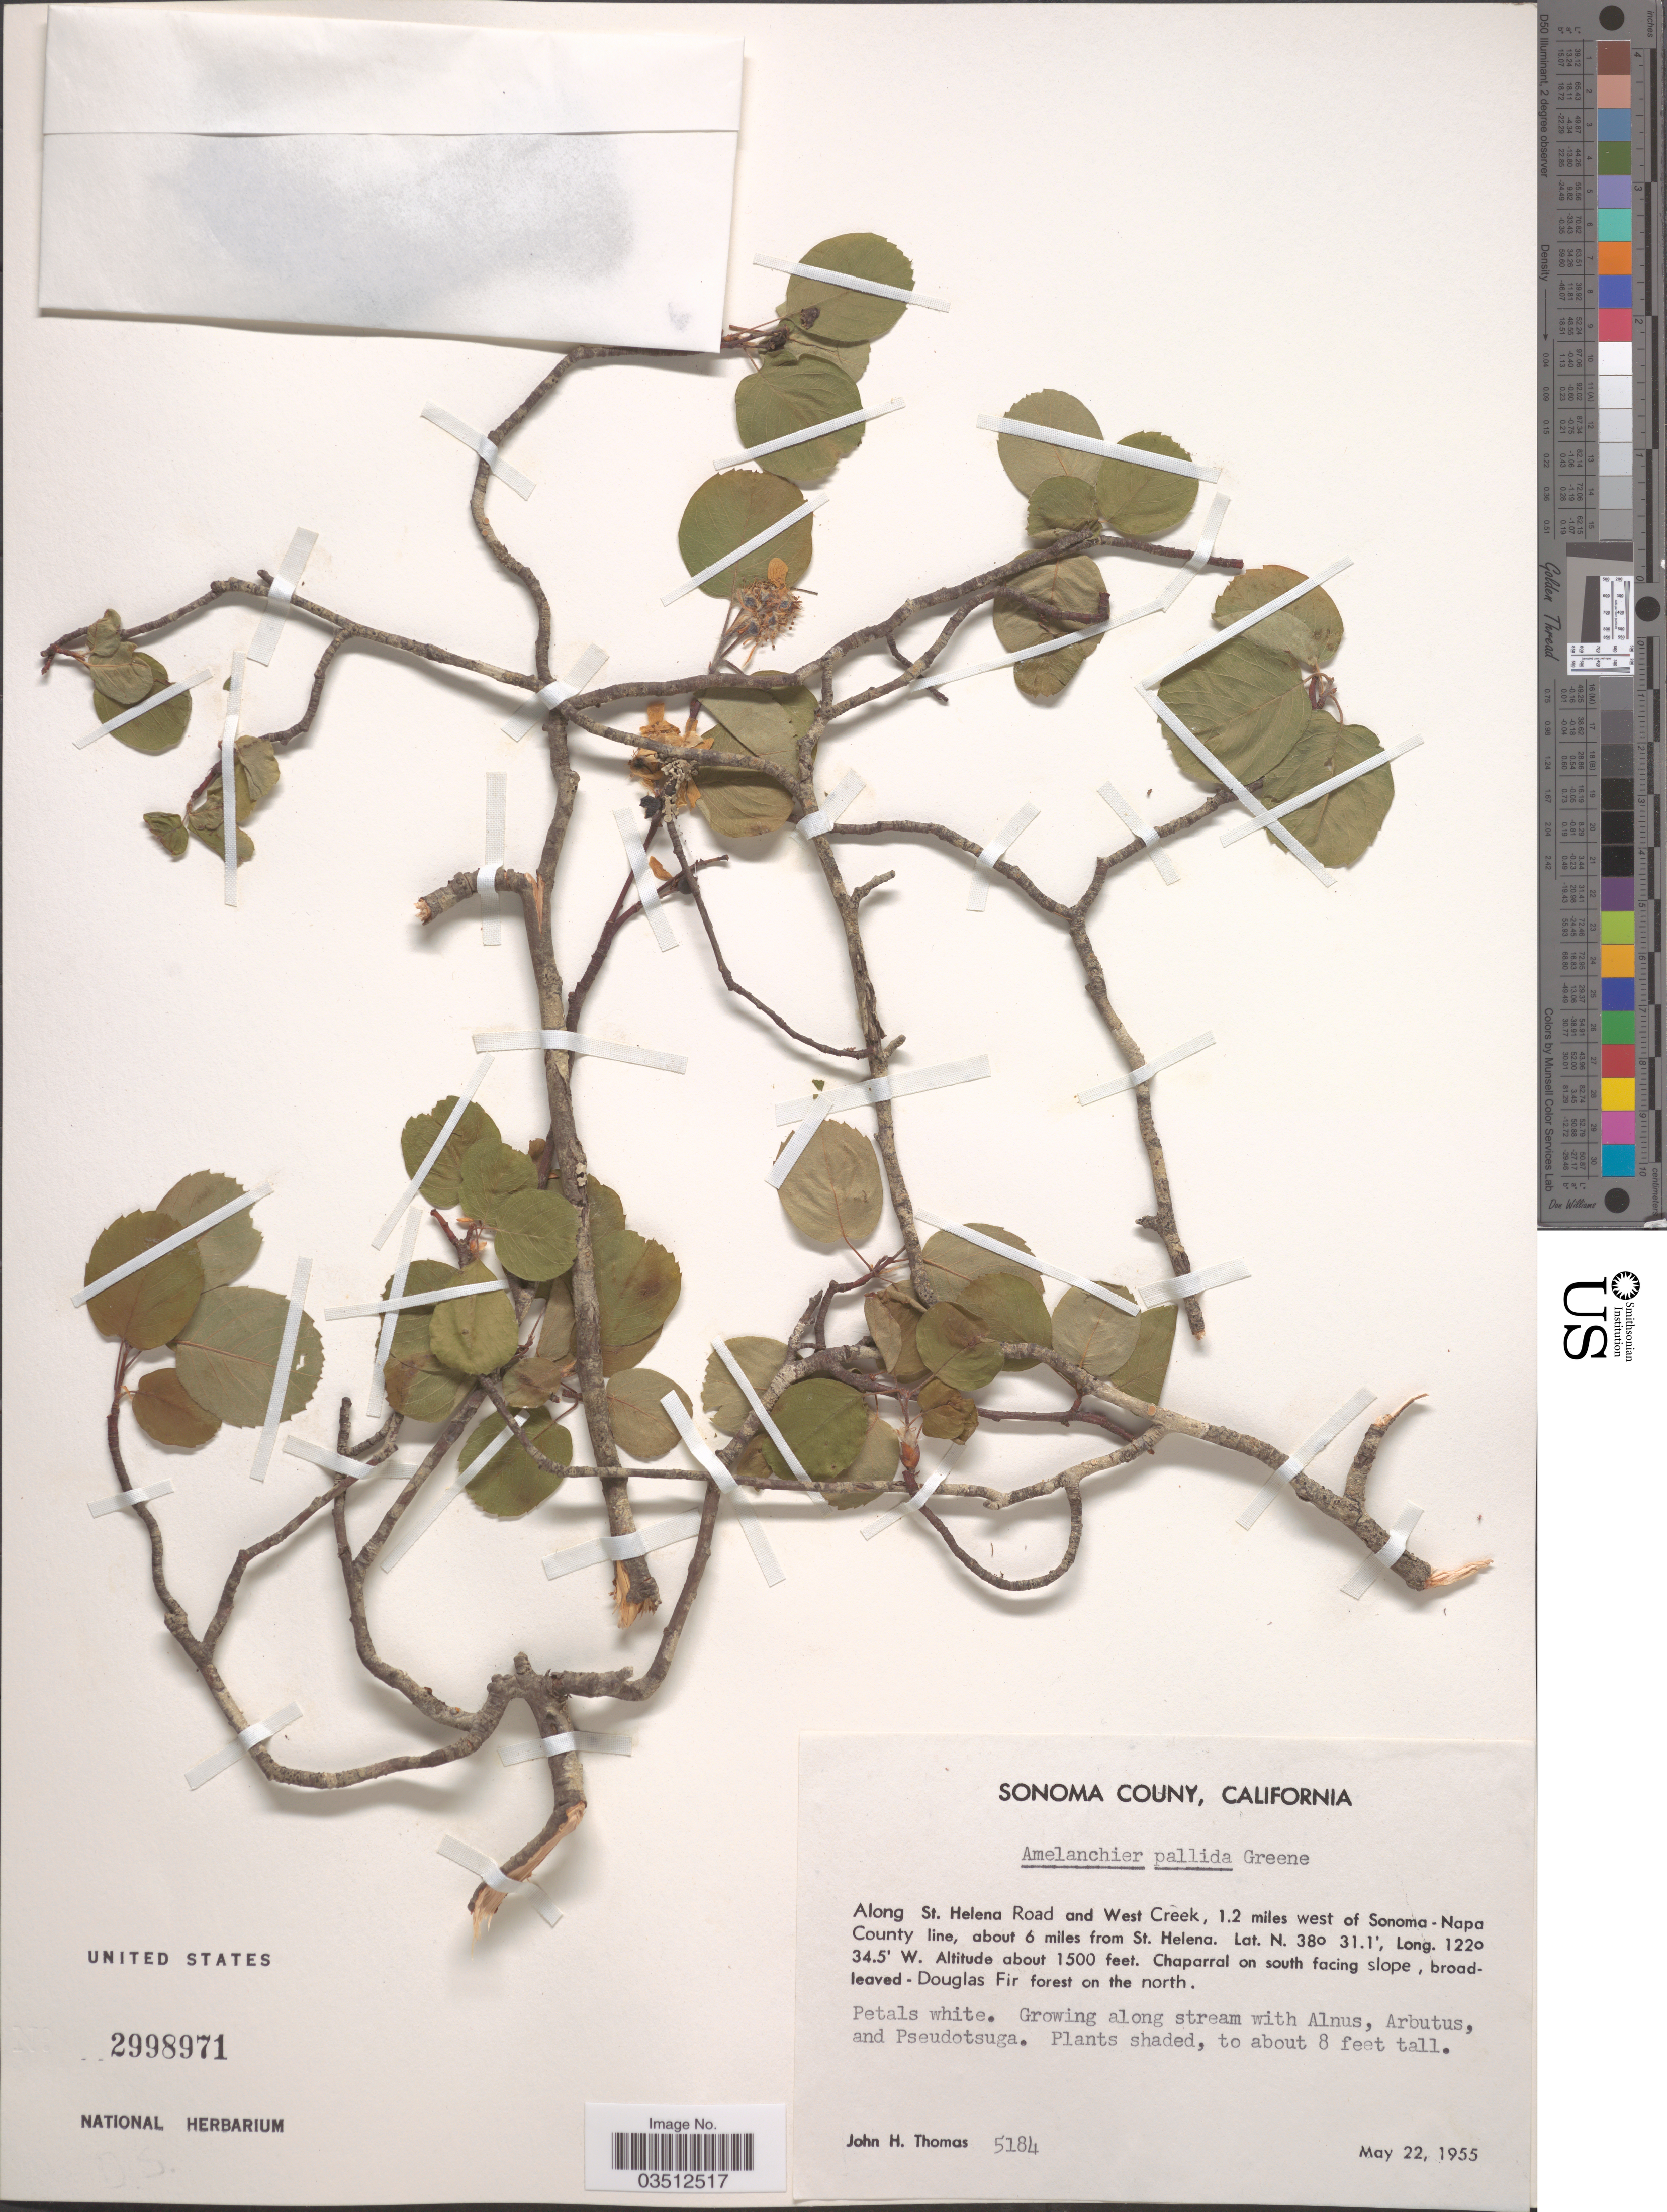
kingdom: Plantae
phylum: Tracheophyta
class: Magnoliopsida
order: Rosales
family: Rosaceae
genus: Amelanchier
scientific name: Amelanchier pallida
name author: Greene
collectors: J. H. Thomas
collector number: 5184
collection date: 1955-05-22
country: United States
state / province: California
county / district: Sonoma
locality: Sonoma Couny. Along St. Helena Road and West Creek, 1.2 miles west of Sonoma - Napa County line, about 6 miles from St. Helena. Chaparral on south facing slope, broadleaved. Fir forest on the north.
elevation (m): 457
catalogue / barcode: US 2998971